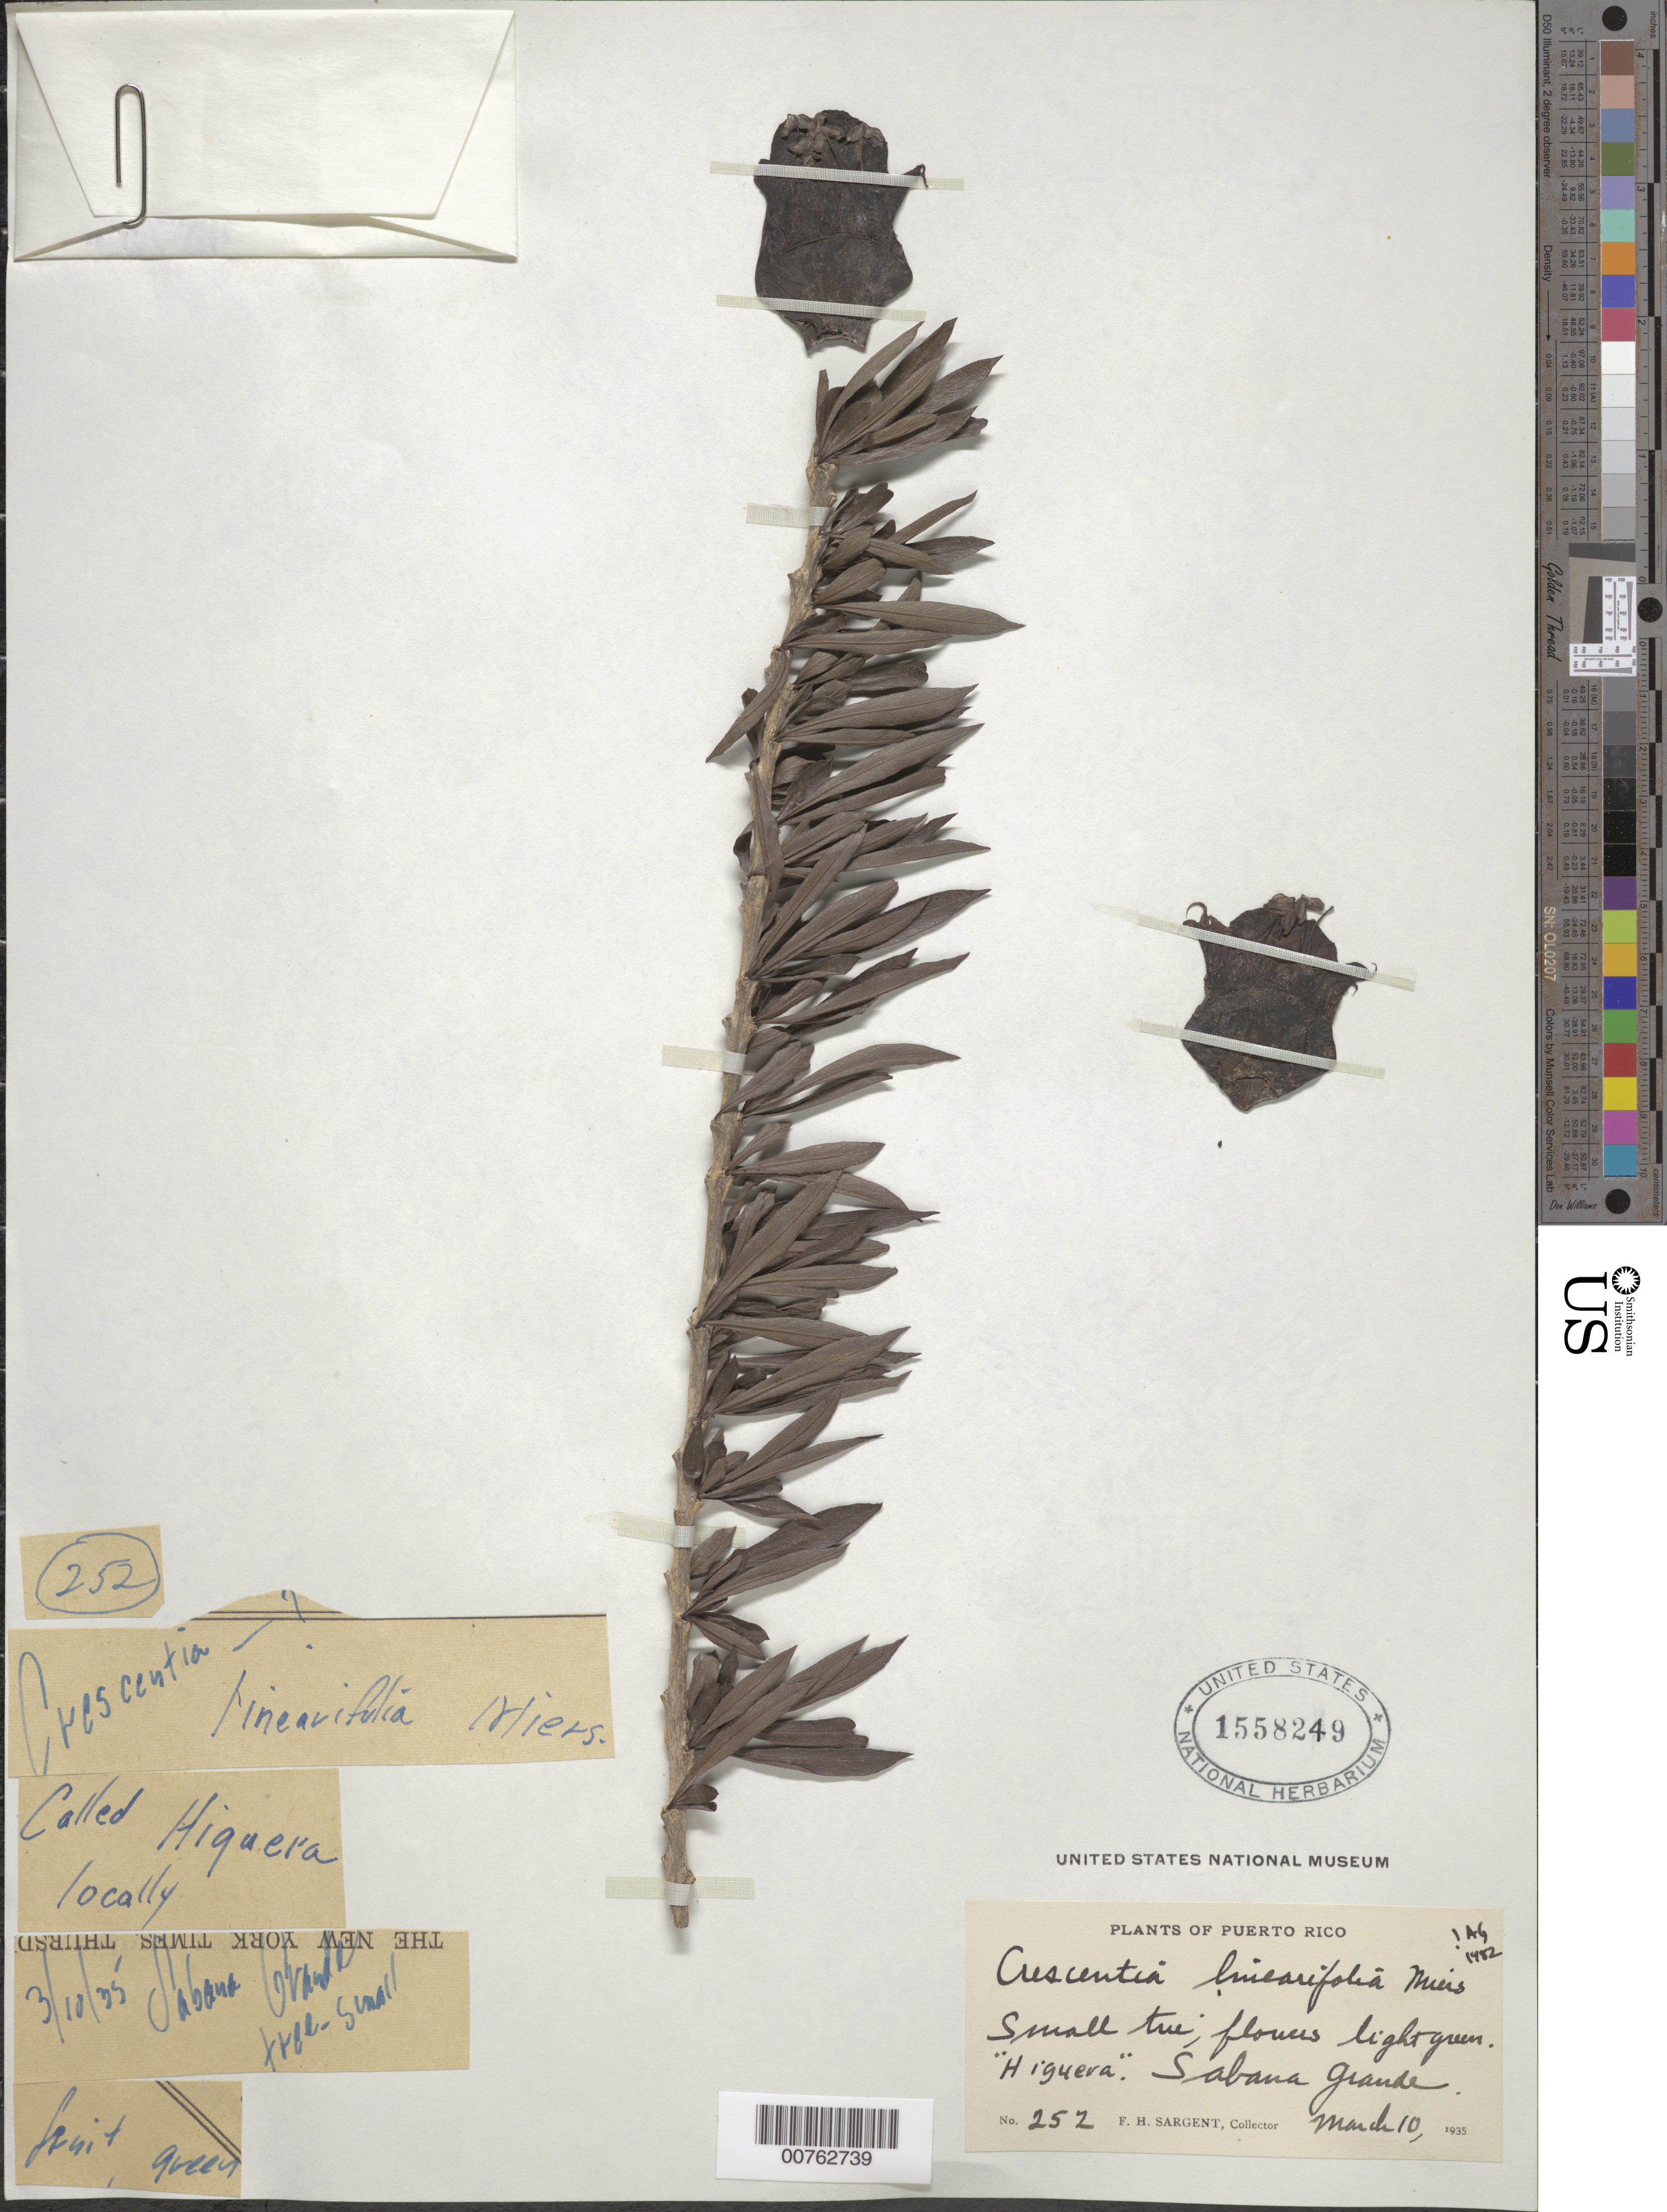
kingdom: Plantae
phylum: Tracheophyta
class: Magnoliopsida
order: Lamiales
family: Bignoniaceae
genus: Crescentia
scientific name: Crescentia linearifolia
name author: Miers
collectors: F. H. Sargent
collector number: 252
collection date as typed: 10 Mar 1935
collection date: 1935-03-10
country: Puerto Rico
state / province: Sabana Grande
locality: Sabana Grande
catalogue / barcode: US 1558249